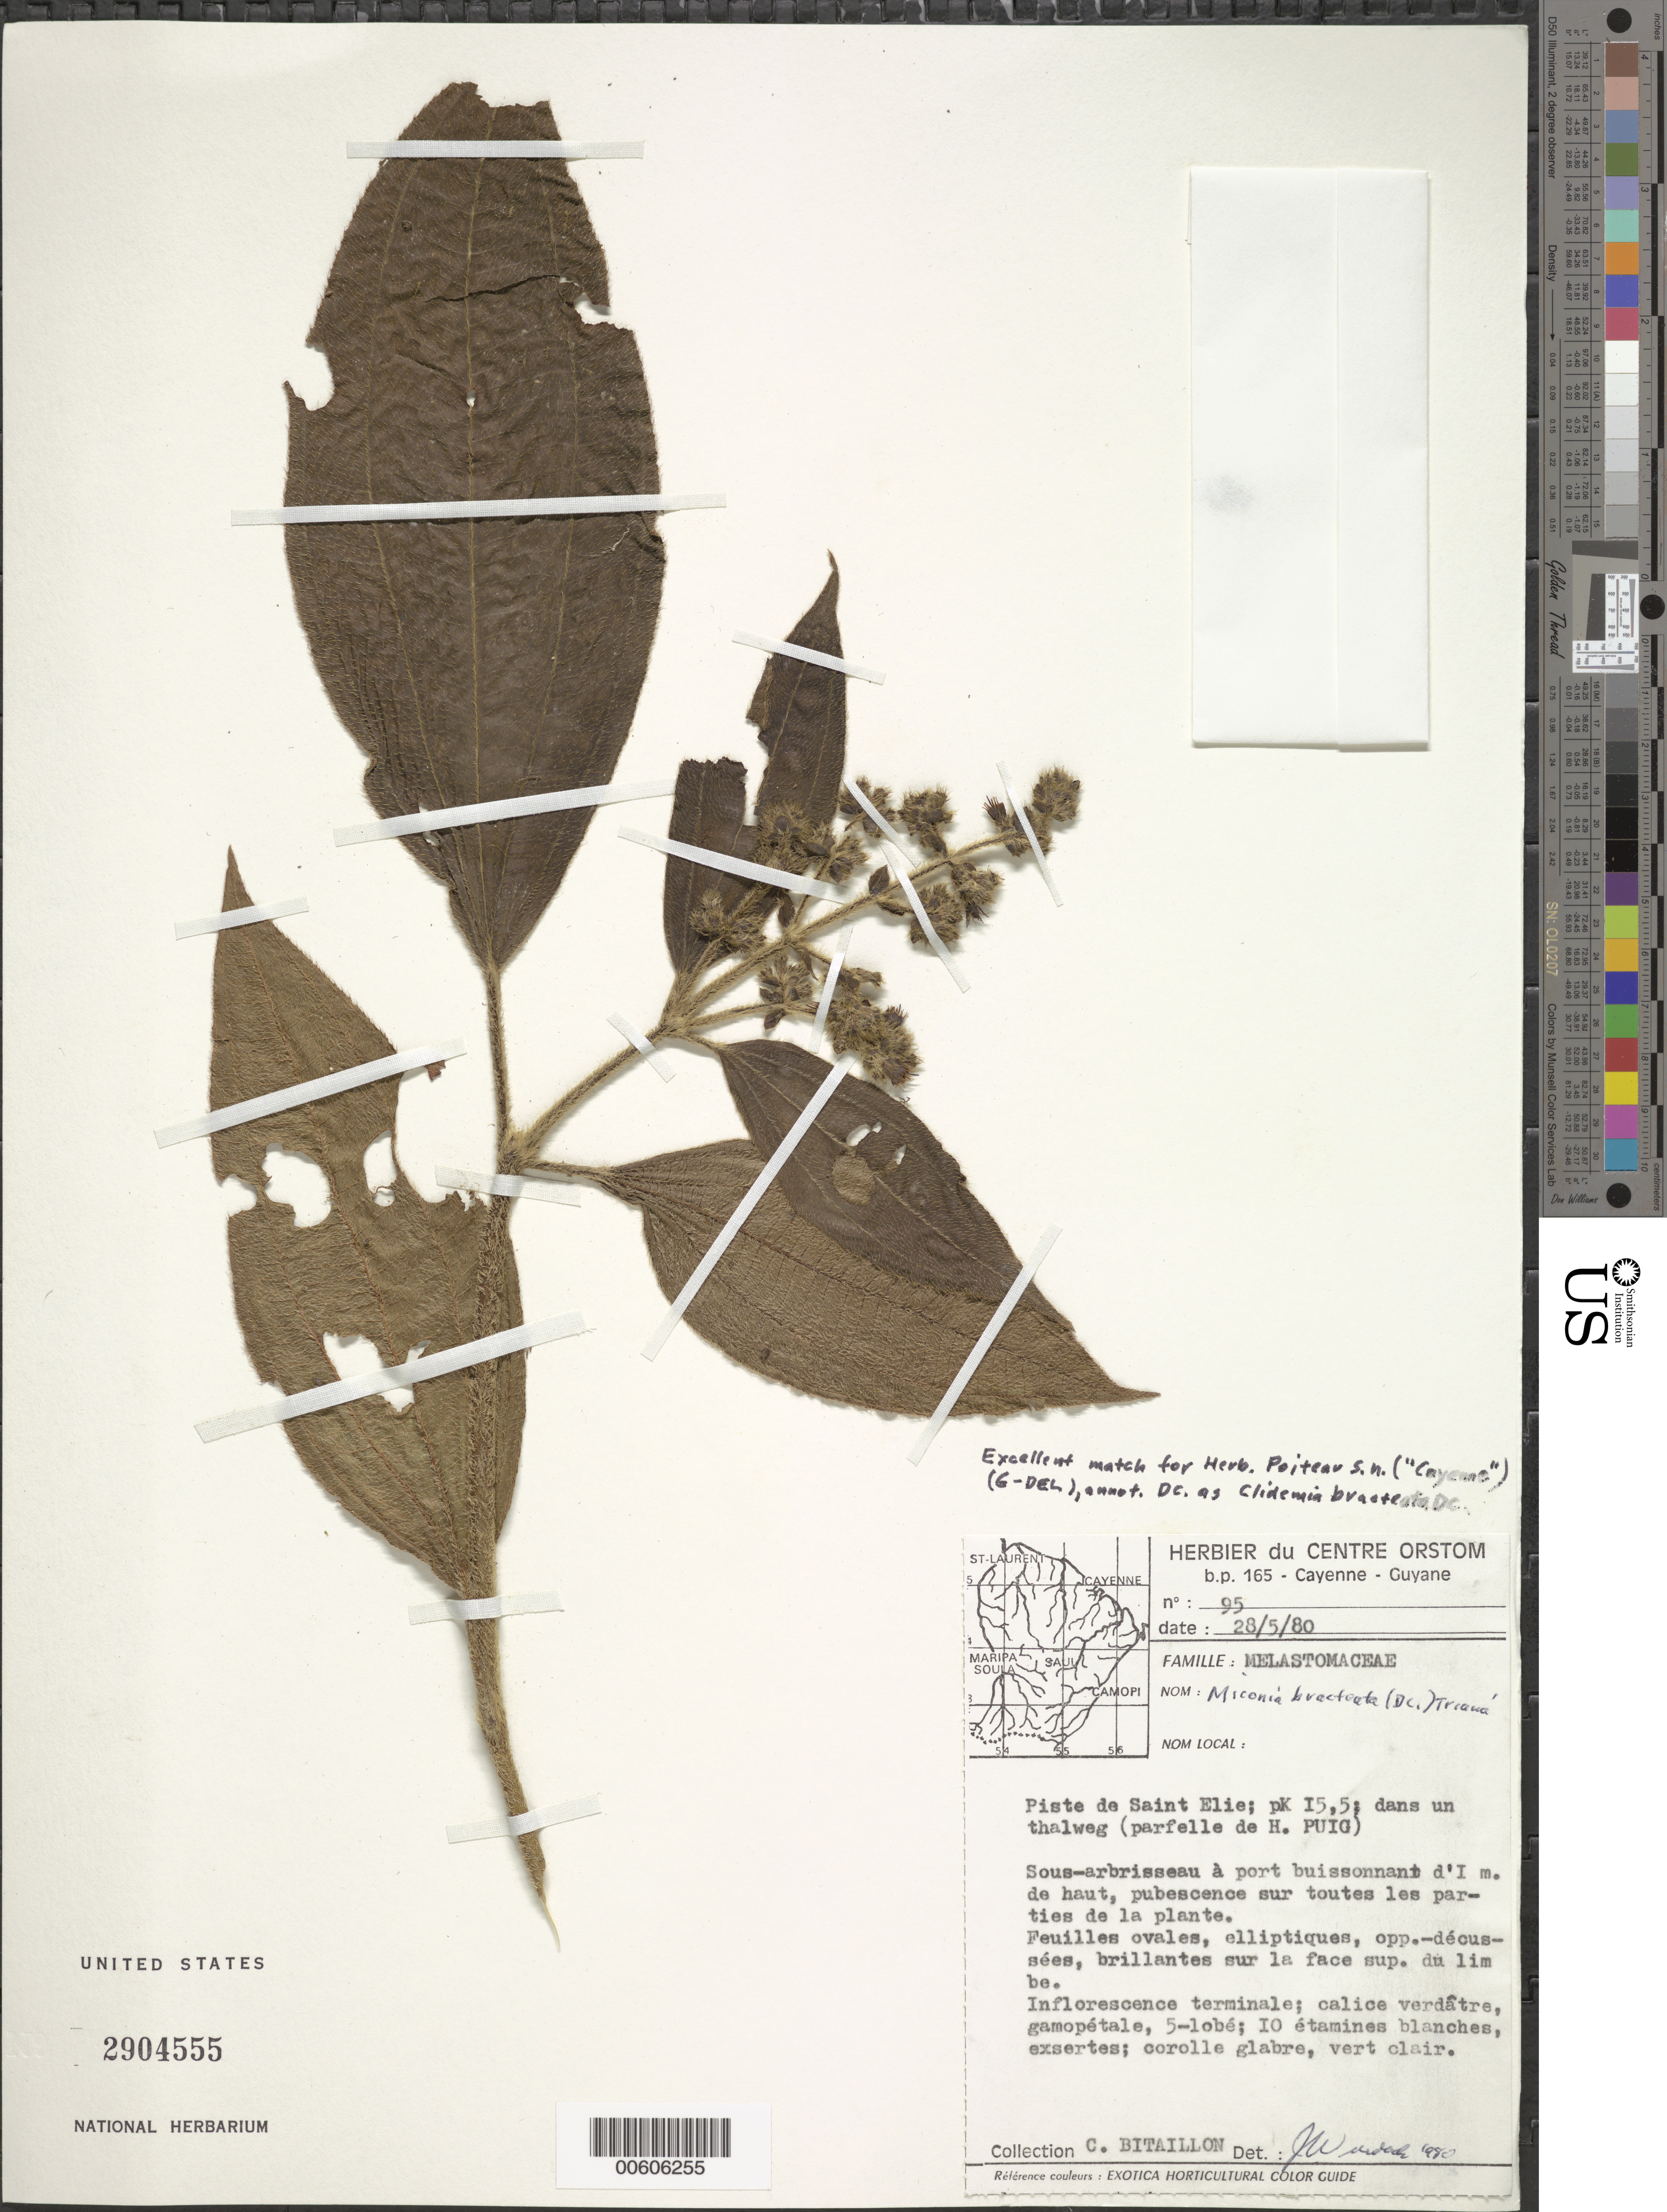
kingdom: Plantae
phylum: Tracheophyta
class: Magnoliopsida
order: Myrtales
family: Melastomataceae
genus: Miconia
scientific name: Miconia bracteata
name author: (DC.) Triana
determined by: Wurdack, John J., (US), US (UNITED STATES)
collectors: C. Bitaillon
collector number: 95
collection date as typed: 28-May-80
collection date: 1980-05-28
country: French Guiana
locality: Piste de Saint-Élie, pk 15.5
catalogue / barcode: US 2904555